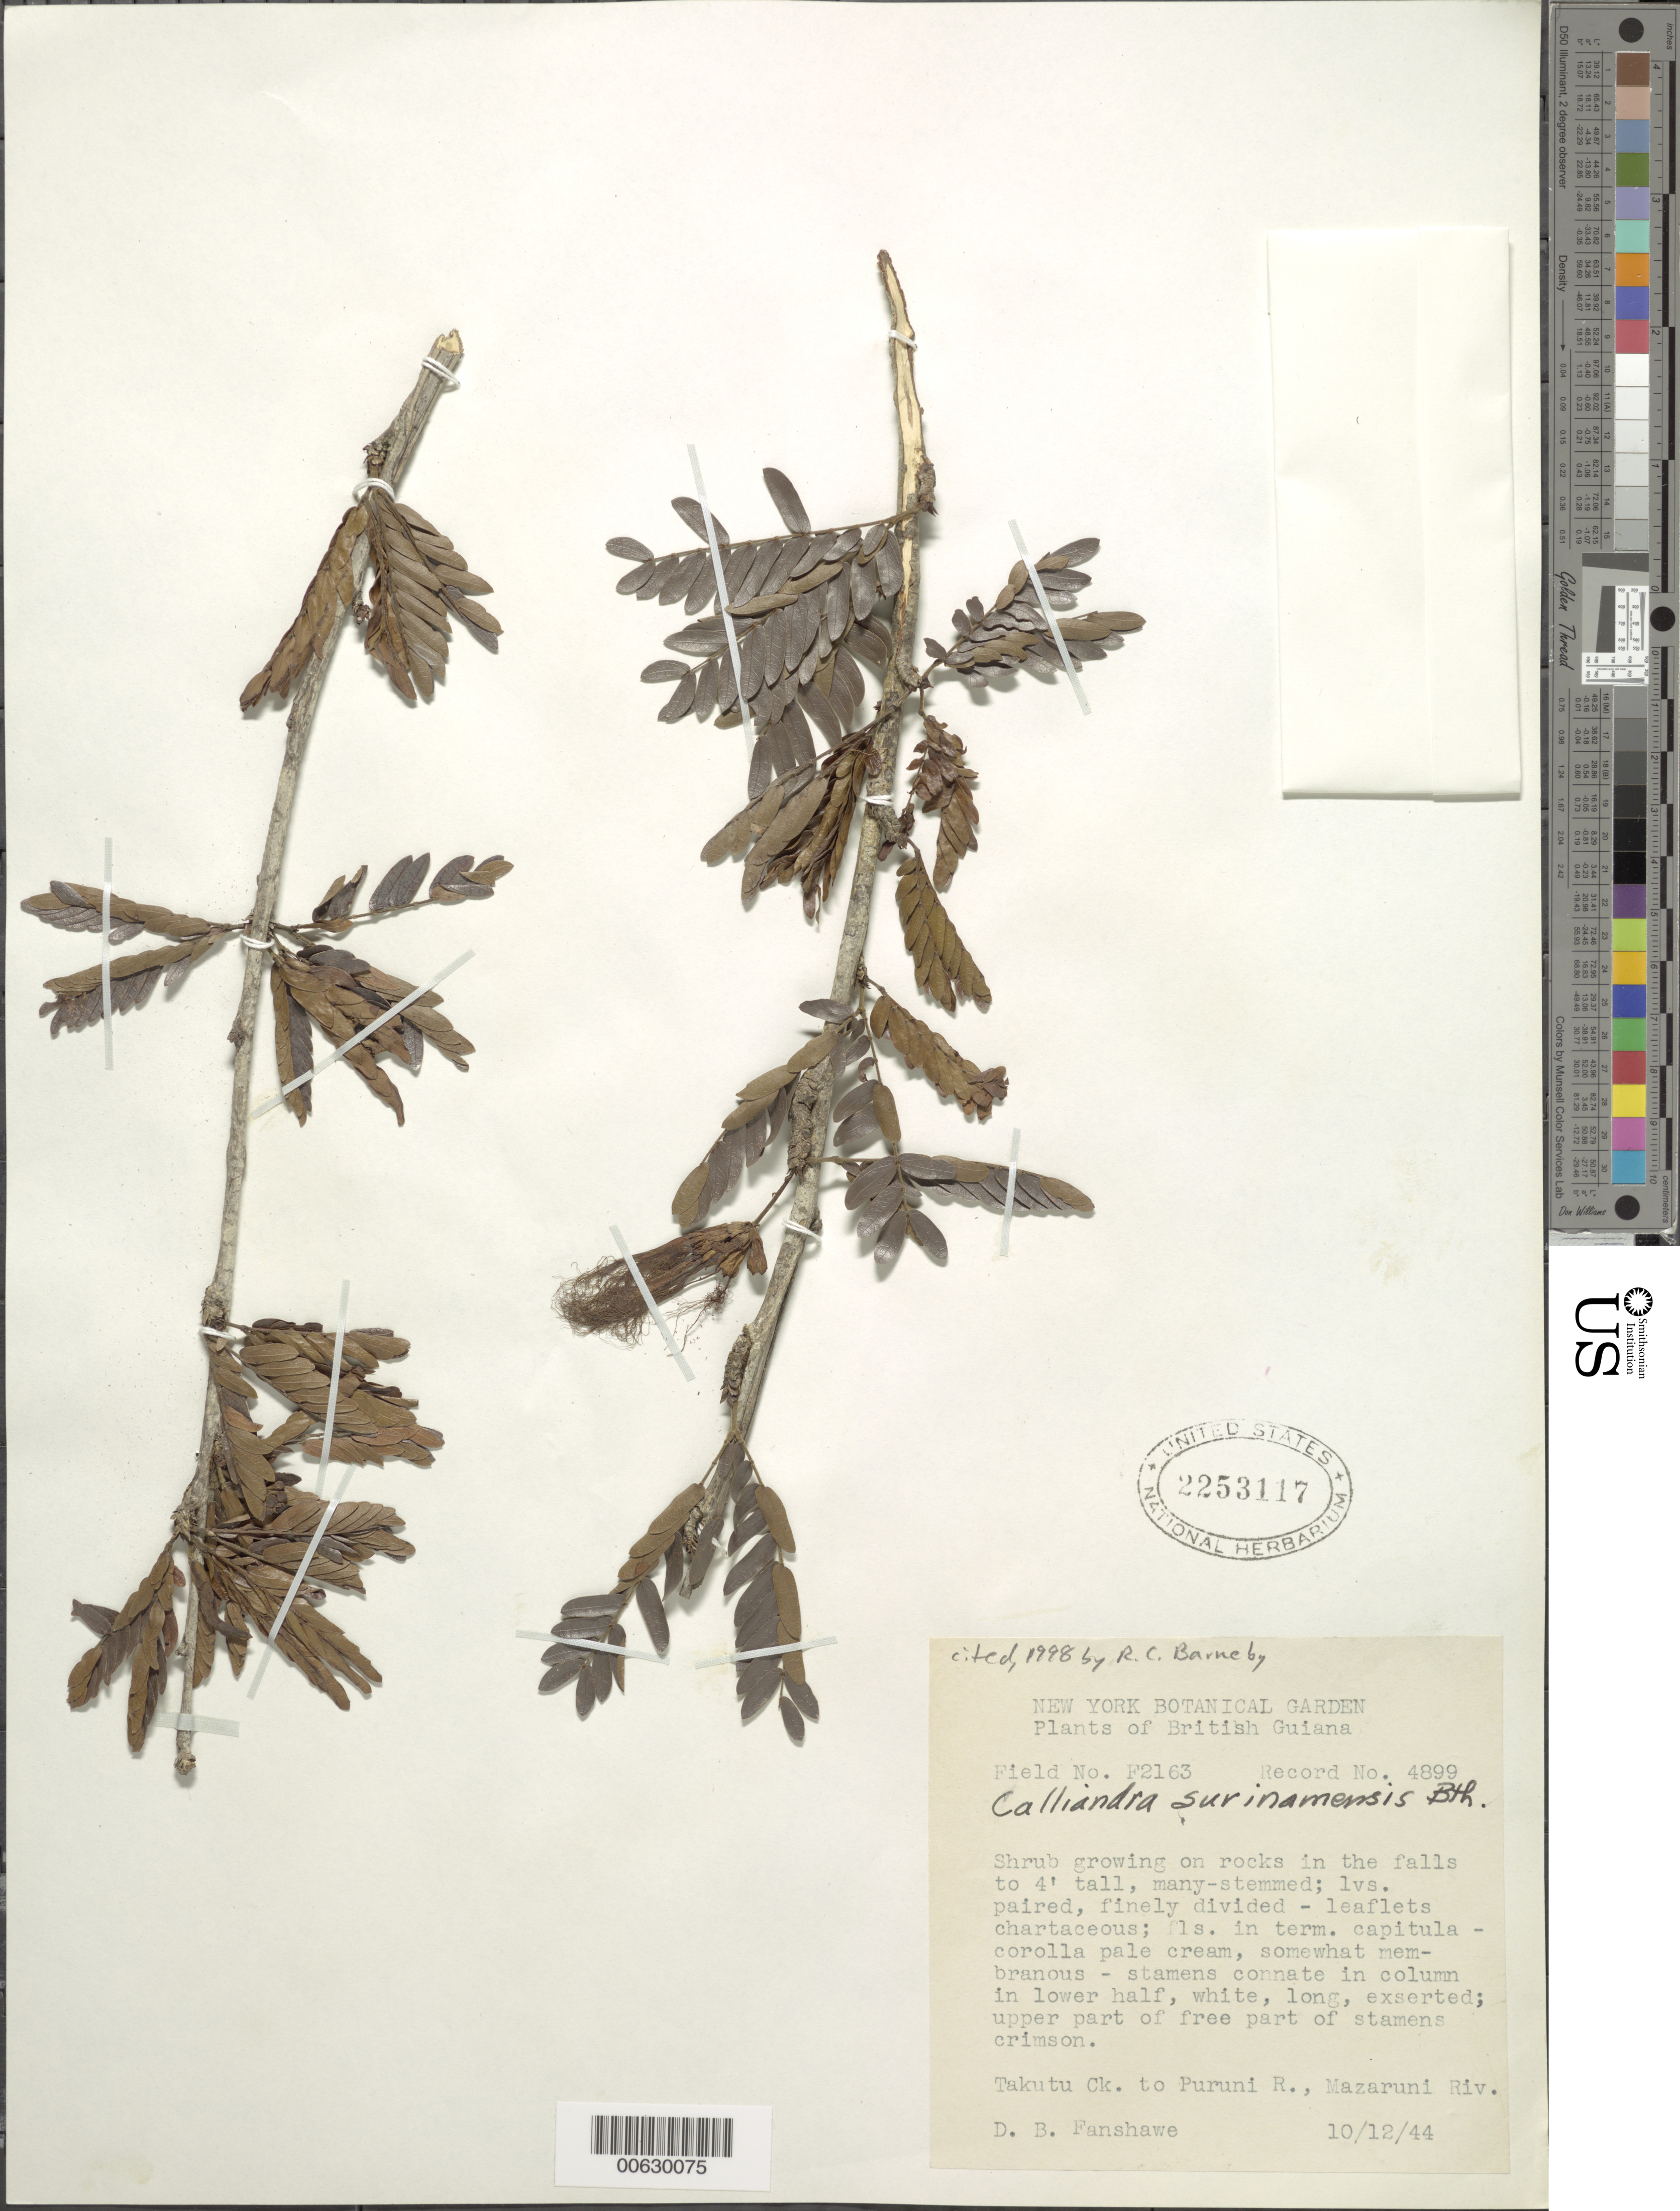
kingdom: Plantae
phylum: Tracheophyta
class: Magnoliopsida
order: Fabales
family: Fabaceae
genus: Calliandra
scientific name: Calliandra surinamensis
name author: Benth.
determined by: Barneby, Rupert C., (NY)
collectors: D. B. Fanshawe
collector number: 4899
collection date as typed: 10-Dec-44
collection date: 1944-12-10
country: Guyana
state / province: U. Takutu-U. Essequibo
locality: Takutu Creek to Puruni River, Mazaruni River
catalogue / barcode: US 2253117